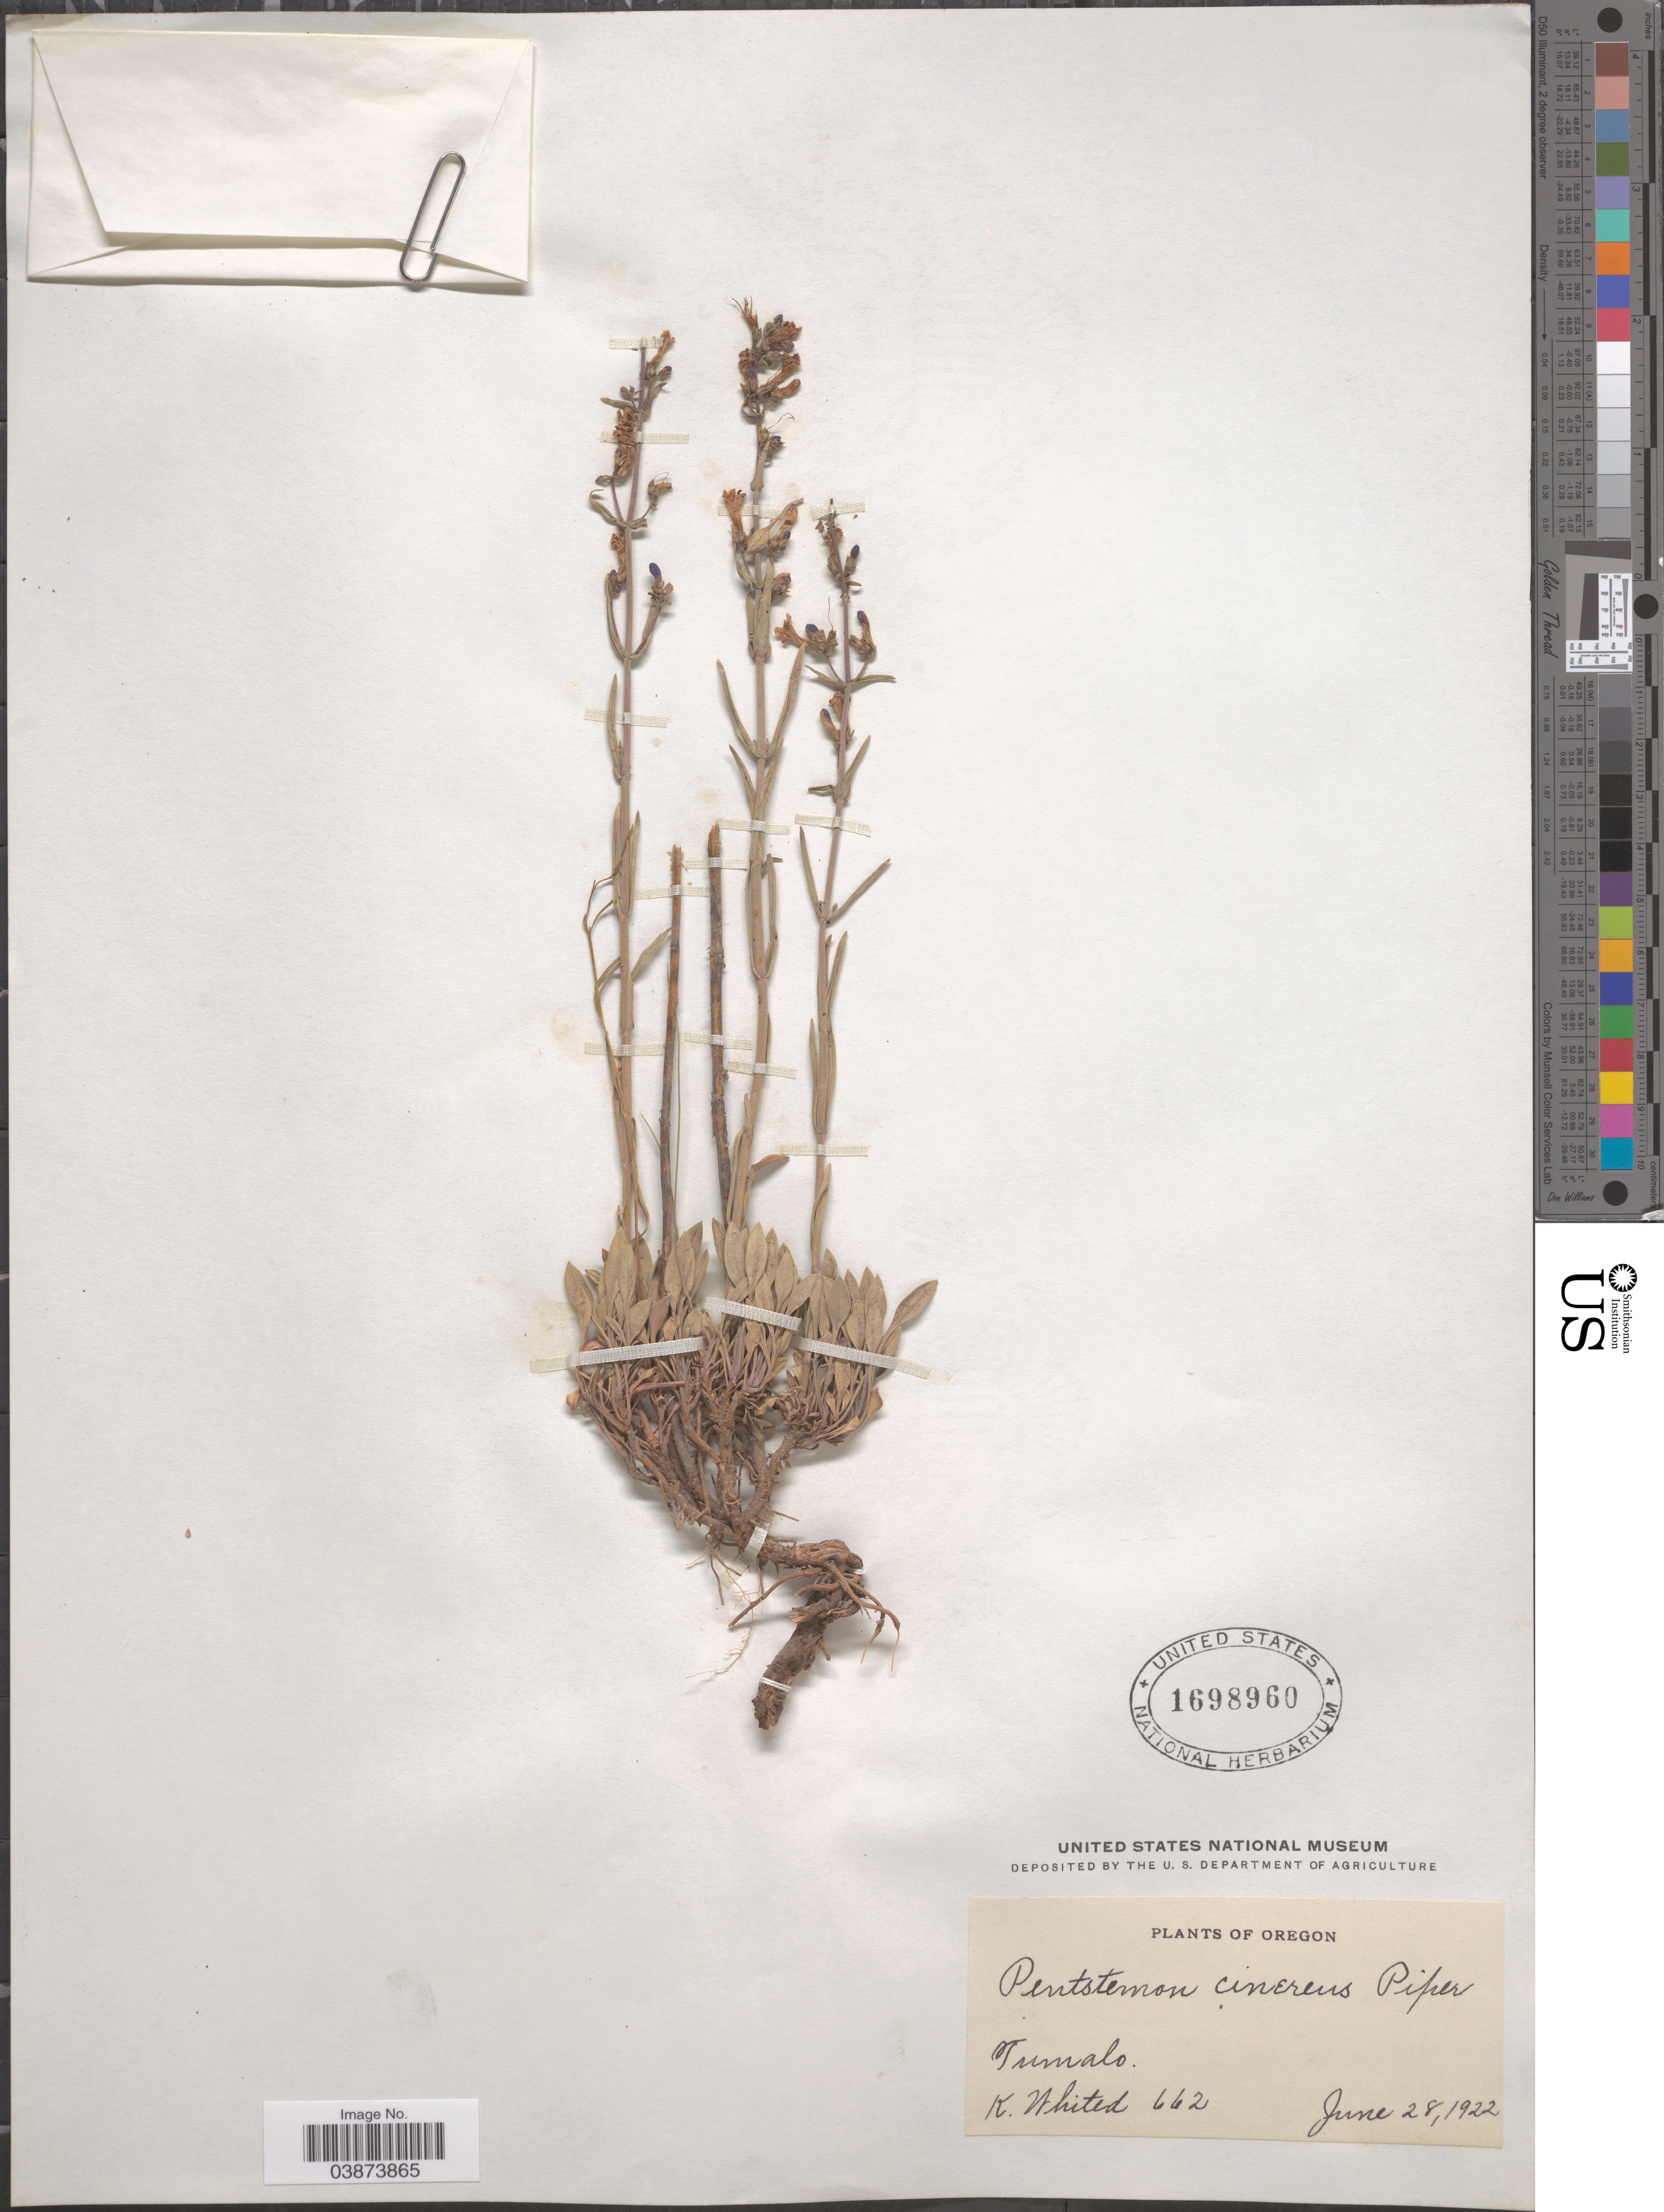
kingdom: Plantae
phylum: Tracheophyta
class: Magnoliopsida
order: Lamiales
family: Plantaginaceae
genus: Penstemon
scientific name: Penstemon cinereus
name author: Piper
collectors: K. Whited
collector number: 662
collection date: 1922-06-28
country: United States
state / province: Oregon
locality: Tumalo.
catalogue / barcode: US 1698960